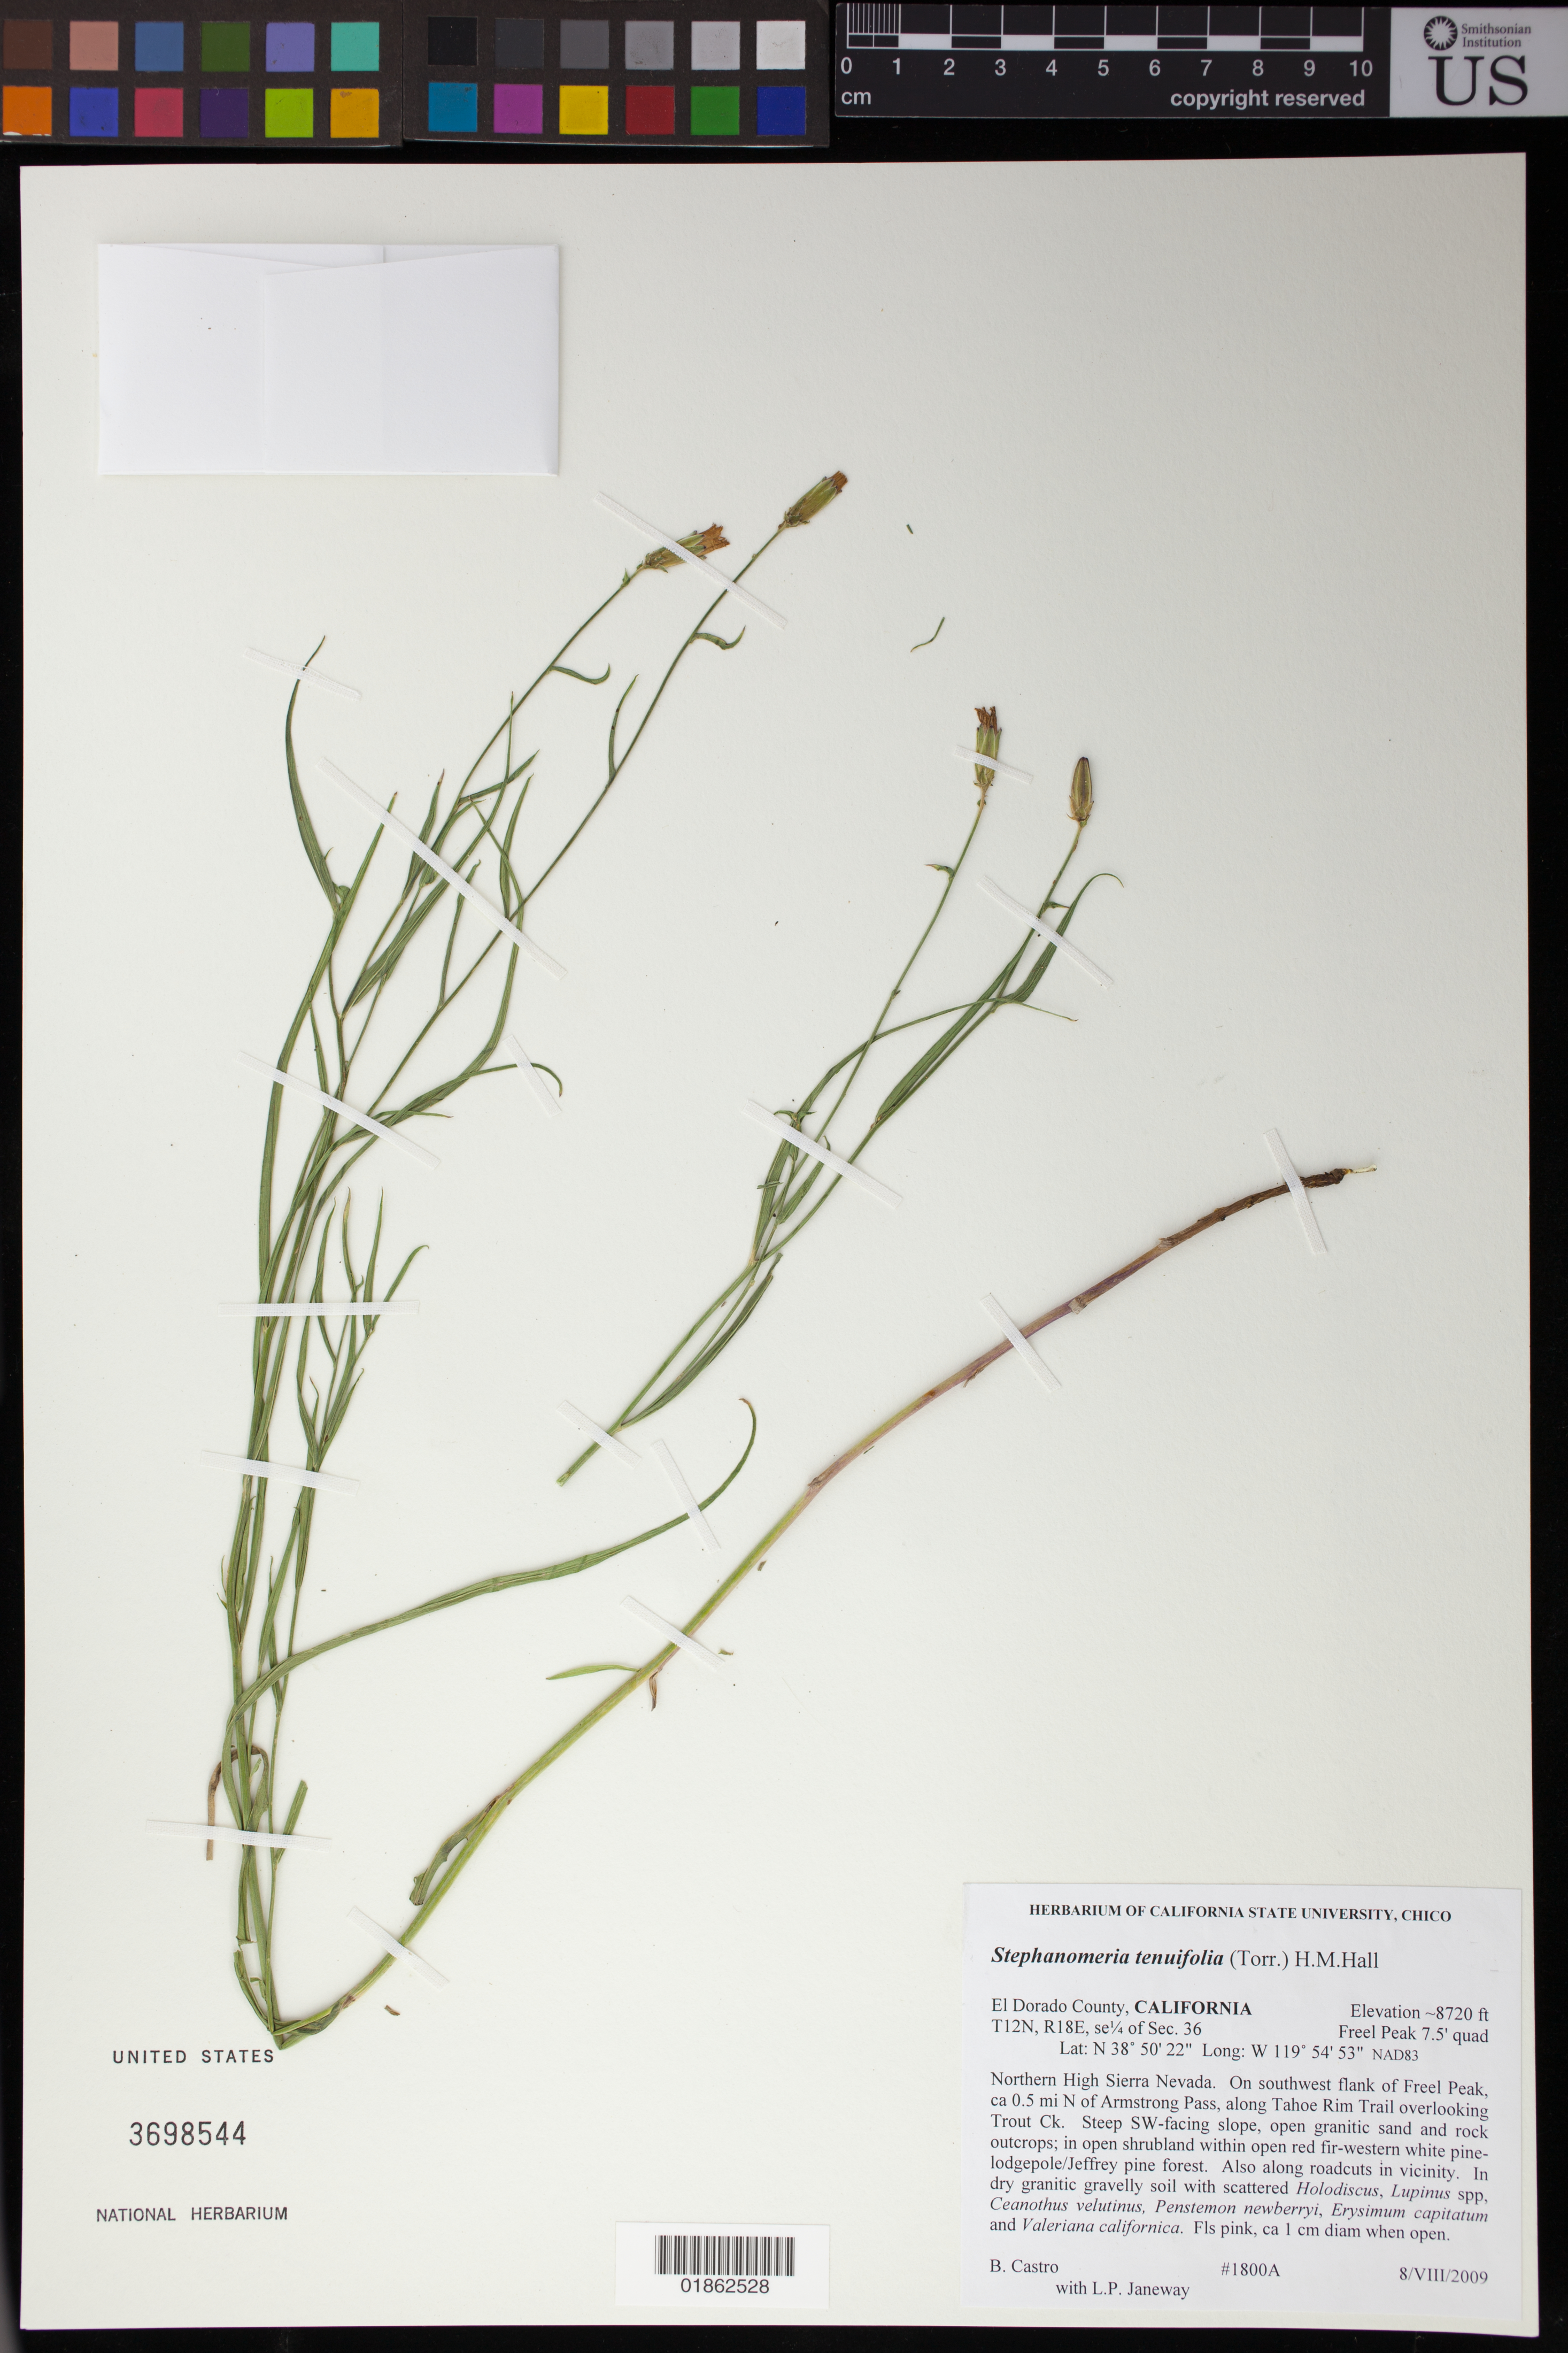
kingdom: Plantae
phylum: Tracheophyta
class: Magnoliopsida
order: Asterales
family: Asteraceae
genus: Stephanomeria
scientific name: Stephanomeria tenuifolia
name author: (Torr.) H.M. Hall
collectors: B. Castro & L. P. Janeway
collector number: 1800A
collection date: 2009-08-08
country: United States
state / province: California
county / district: El Dorado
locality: Northern High Sierra Nevada. On southwest flank of Freel Peak, ca 0.5 mi N of Armstrong Pass, along Tahoe Rim Trail overlooking Trout Ck.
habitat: Steep SW-facing slope, open granitic sand and rock outcrops; in open shrubland within open red fir-western white pine-lodgepole/Jeffrey pine forest.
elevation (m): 2658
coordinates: N 38 50 22, W 119 54 53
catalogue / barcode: US 3698544